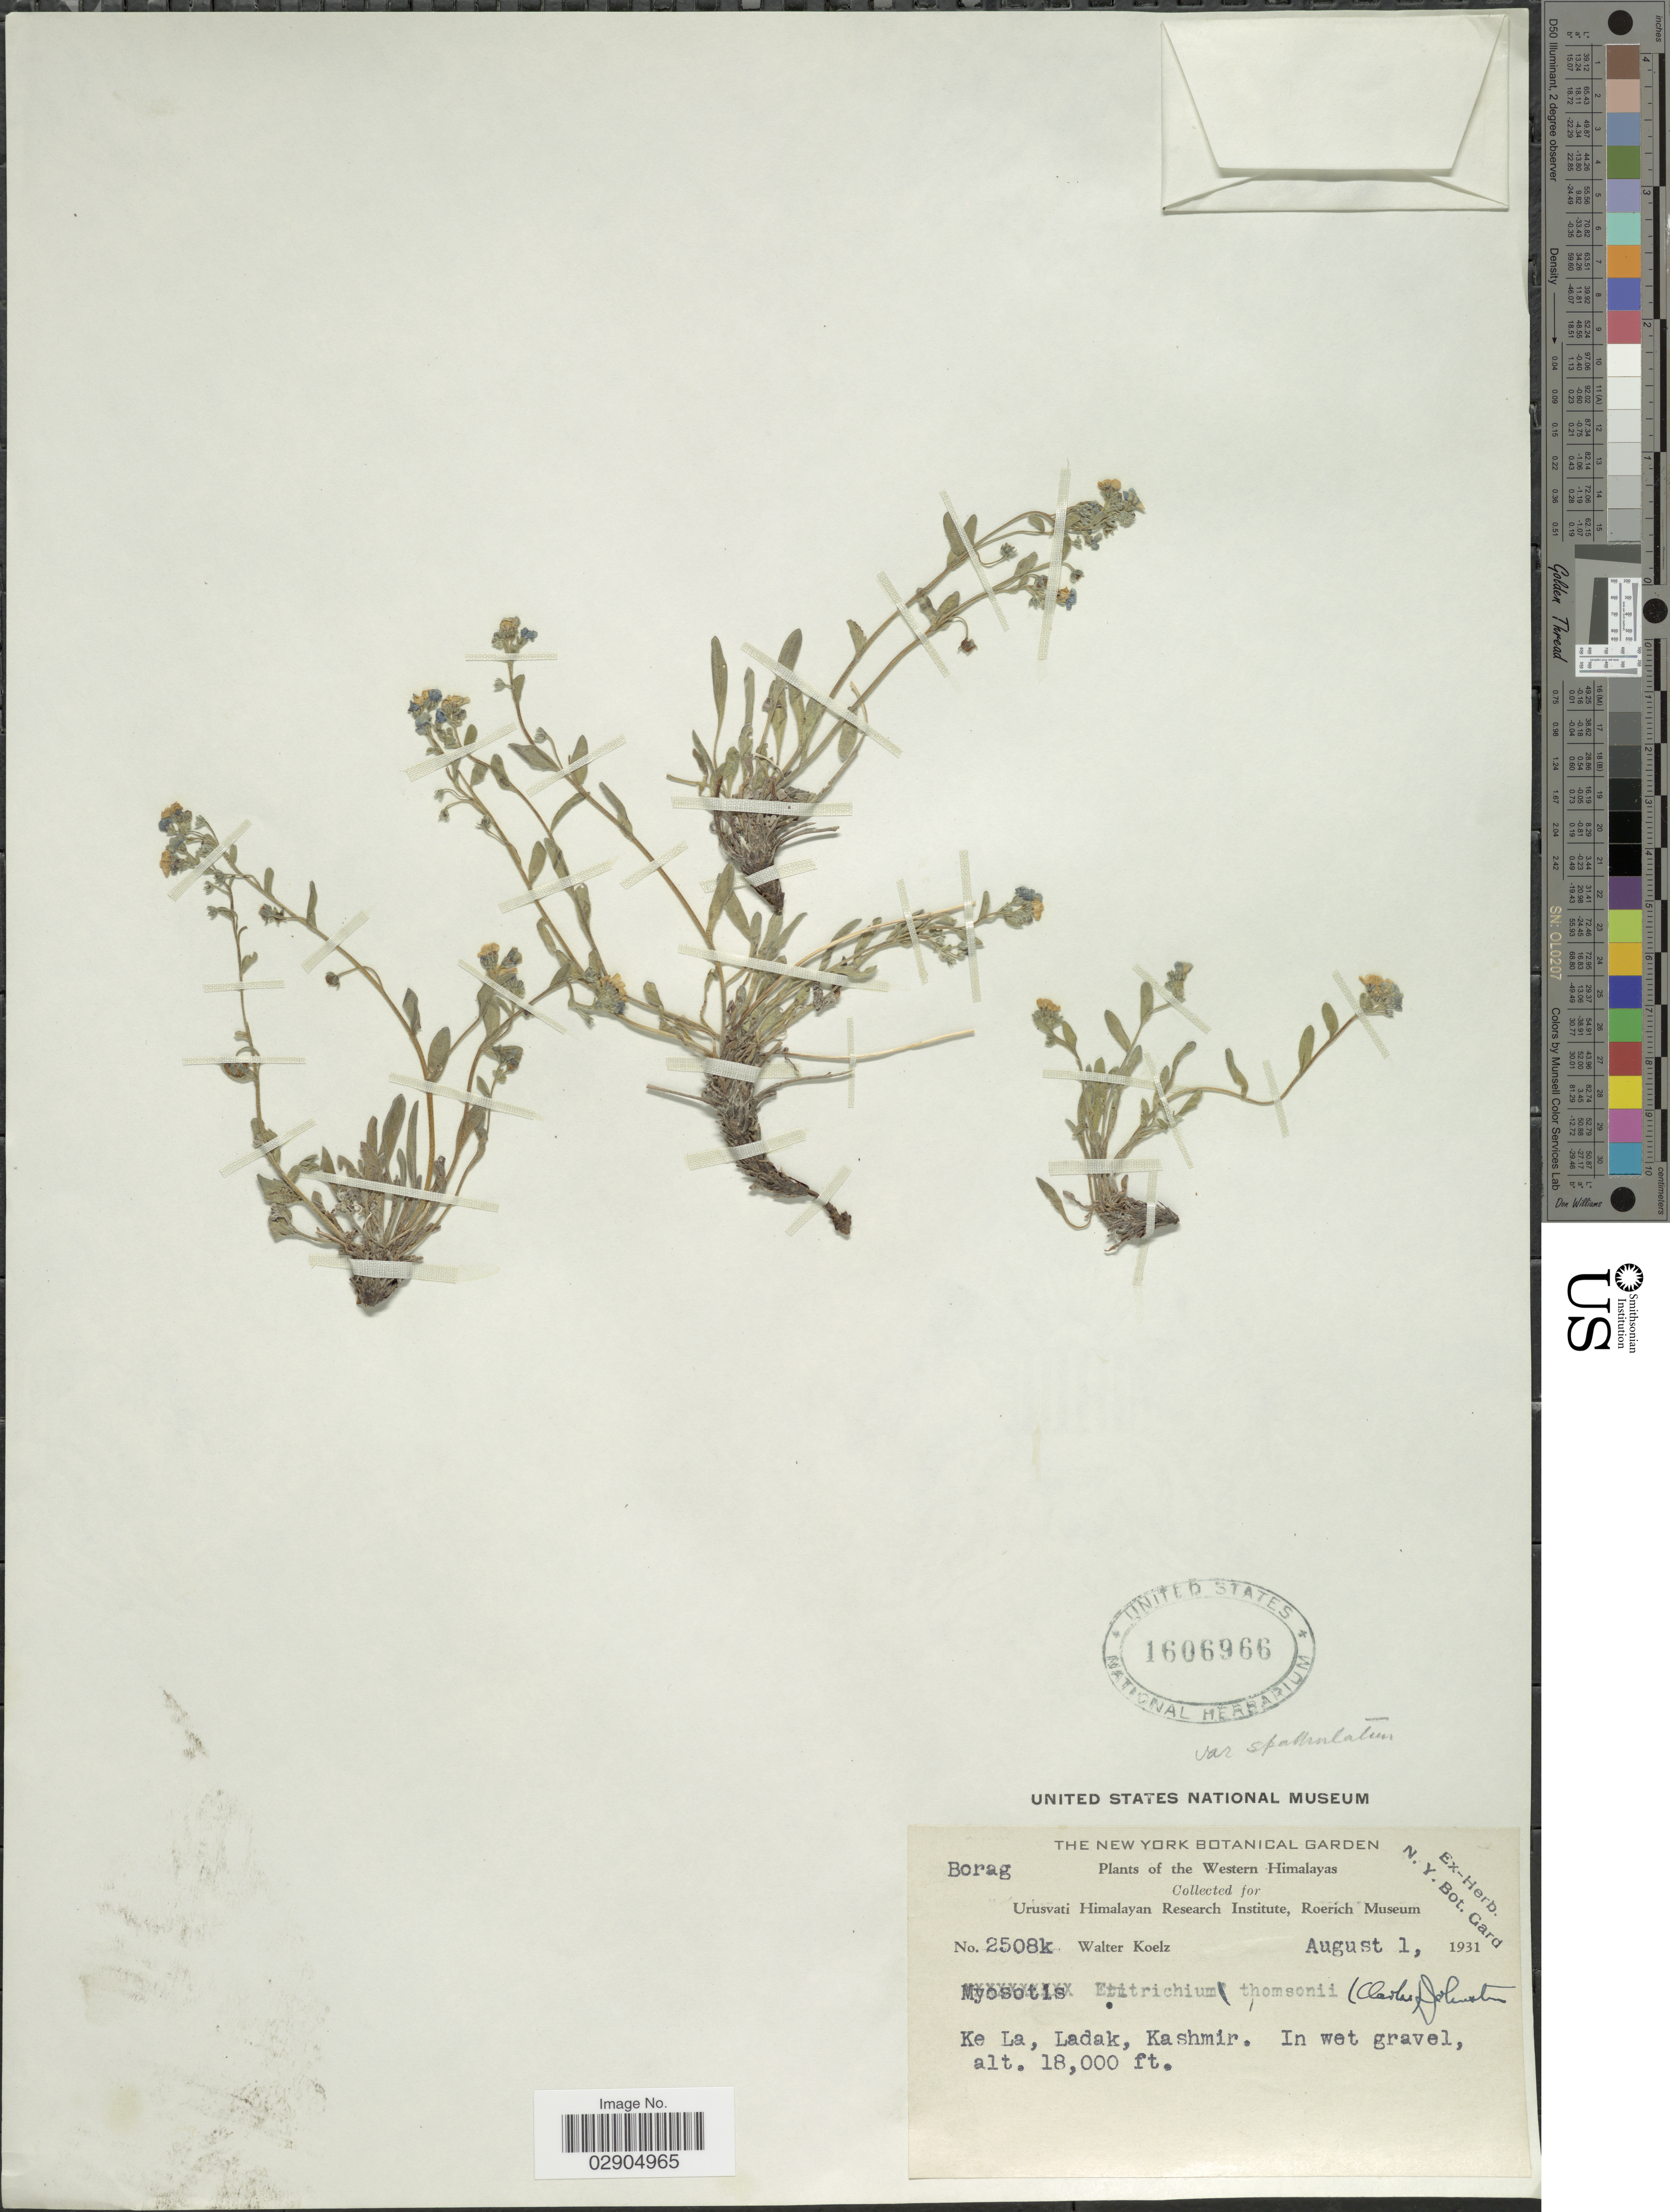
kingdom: Plantae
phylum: Tracheophyta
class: Magnoliopsida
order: Boraginales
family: Boraginaceae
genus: Eritrichium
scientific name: Eritrichium thomsonii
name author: (C.B. Clarke) I.M. Johnst.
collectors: W. N. Koelz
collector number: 2508k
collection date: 1931-08-01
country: India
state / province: Ladakh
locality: The Western Himalayas. Ke La, Ladak, Kashmir.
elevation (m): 5486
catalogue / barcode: US 1606966